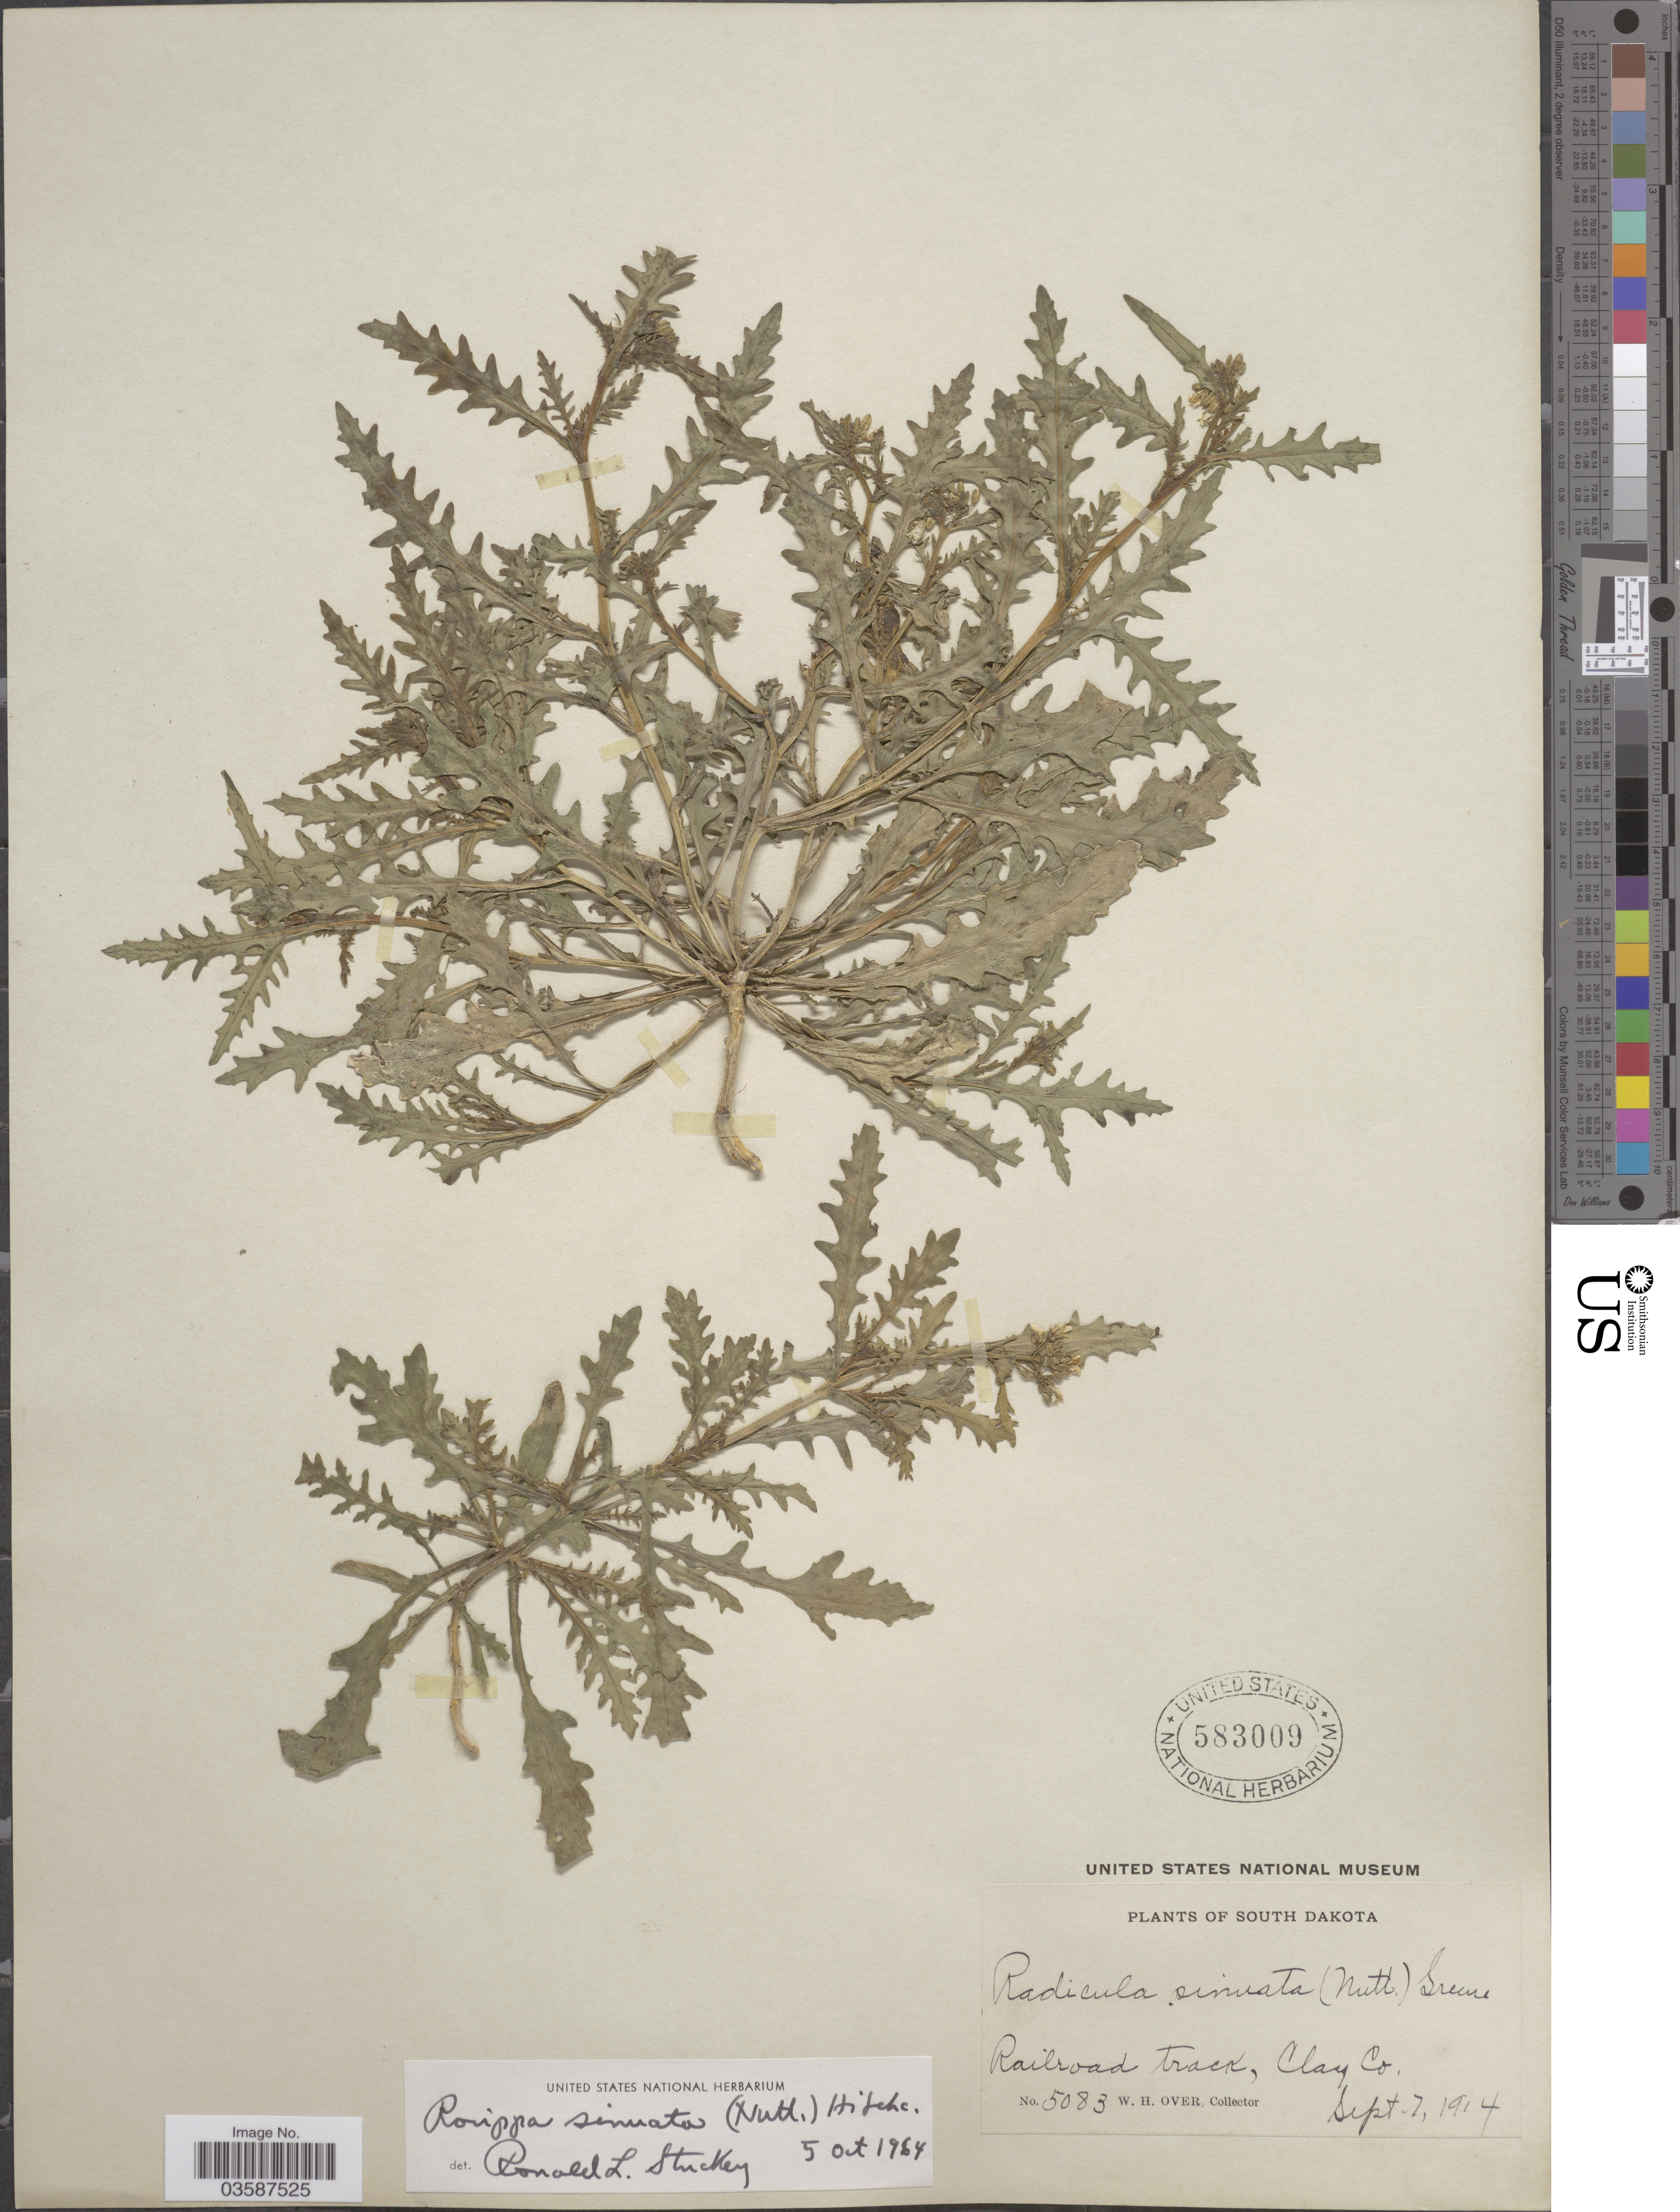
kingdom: Plantae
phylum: Tracheophyta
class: Magnoliopsida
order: Brassicales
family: Brassicaceae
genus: Rorippa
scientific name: Rorippa sinuata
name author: (Nutt.) Hitchc.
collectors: W. Over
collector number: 5083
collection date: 1914-09-07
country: United States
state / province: South Dakota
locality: Railroad Track, Clay Co.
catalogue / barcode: US 583009